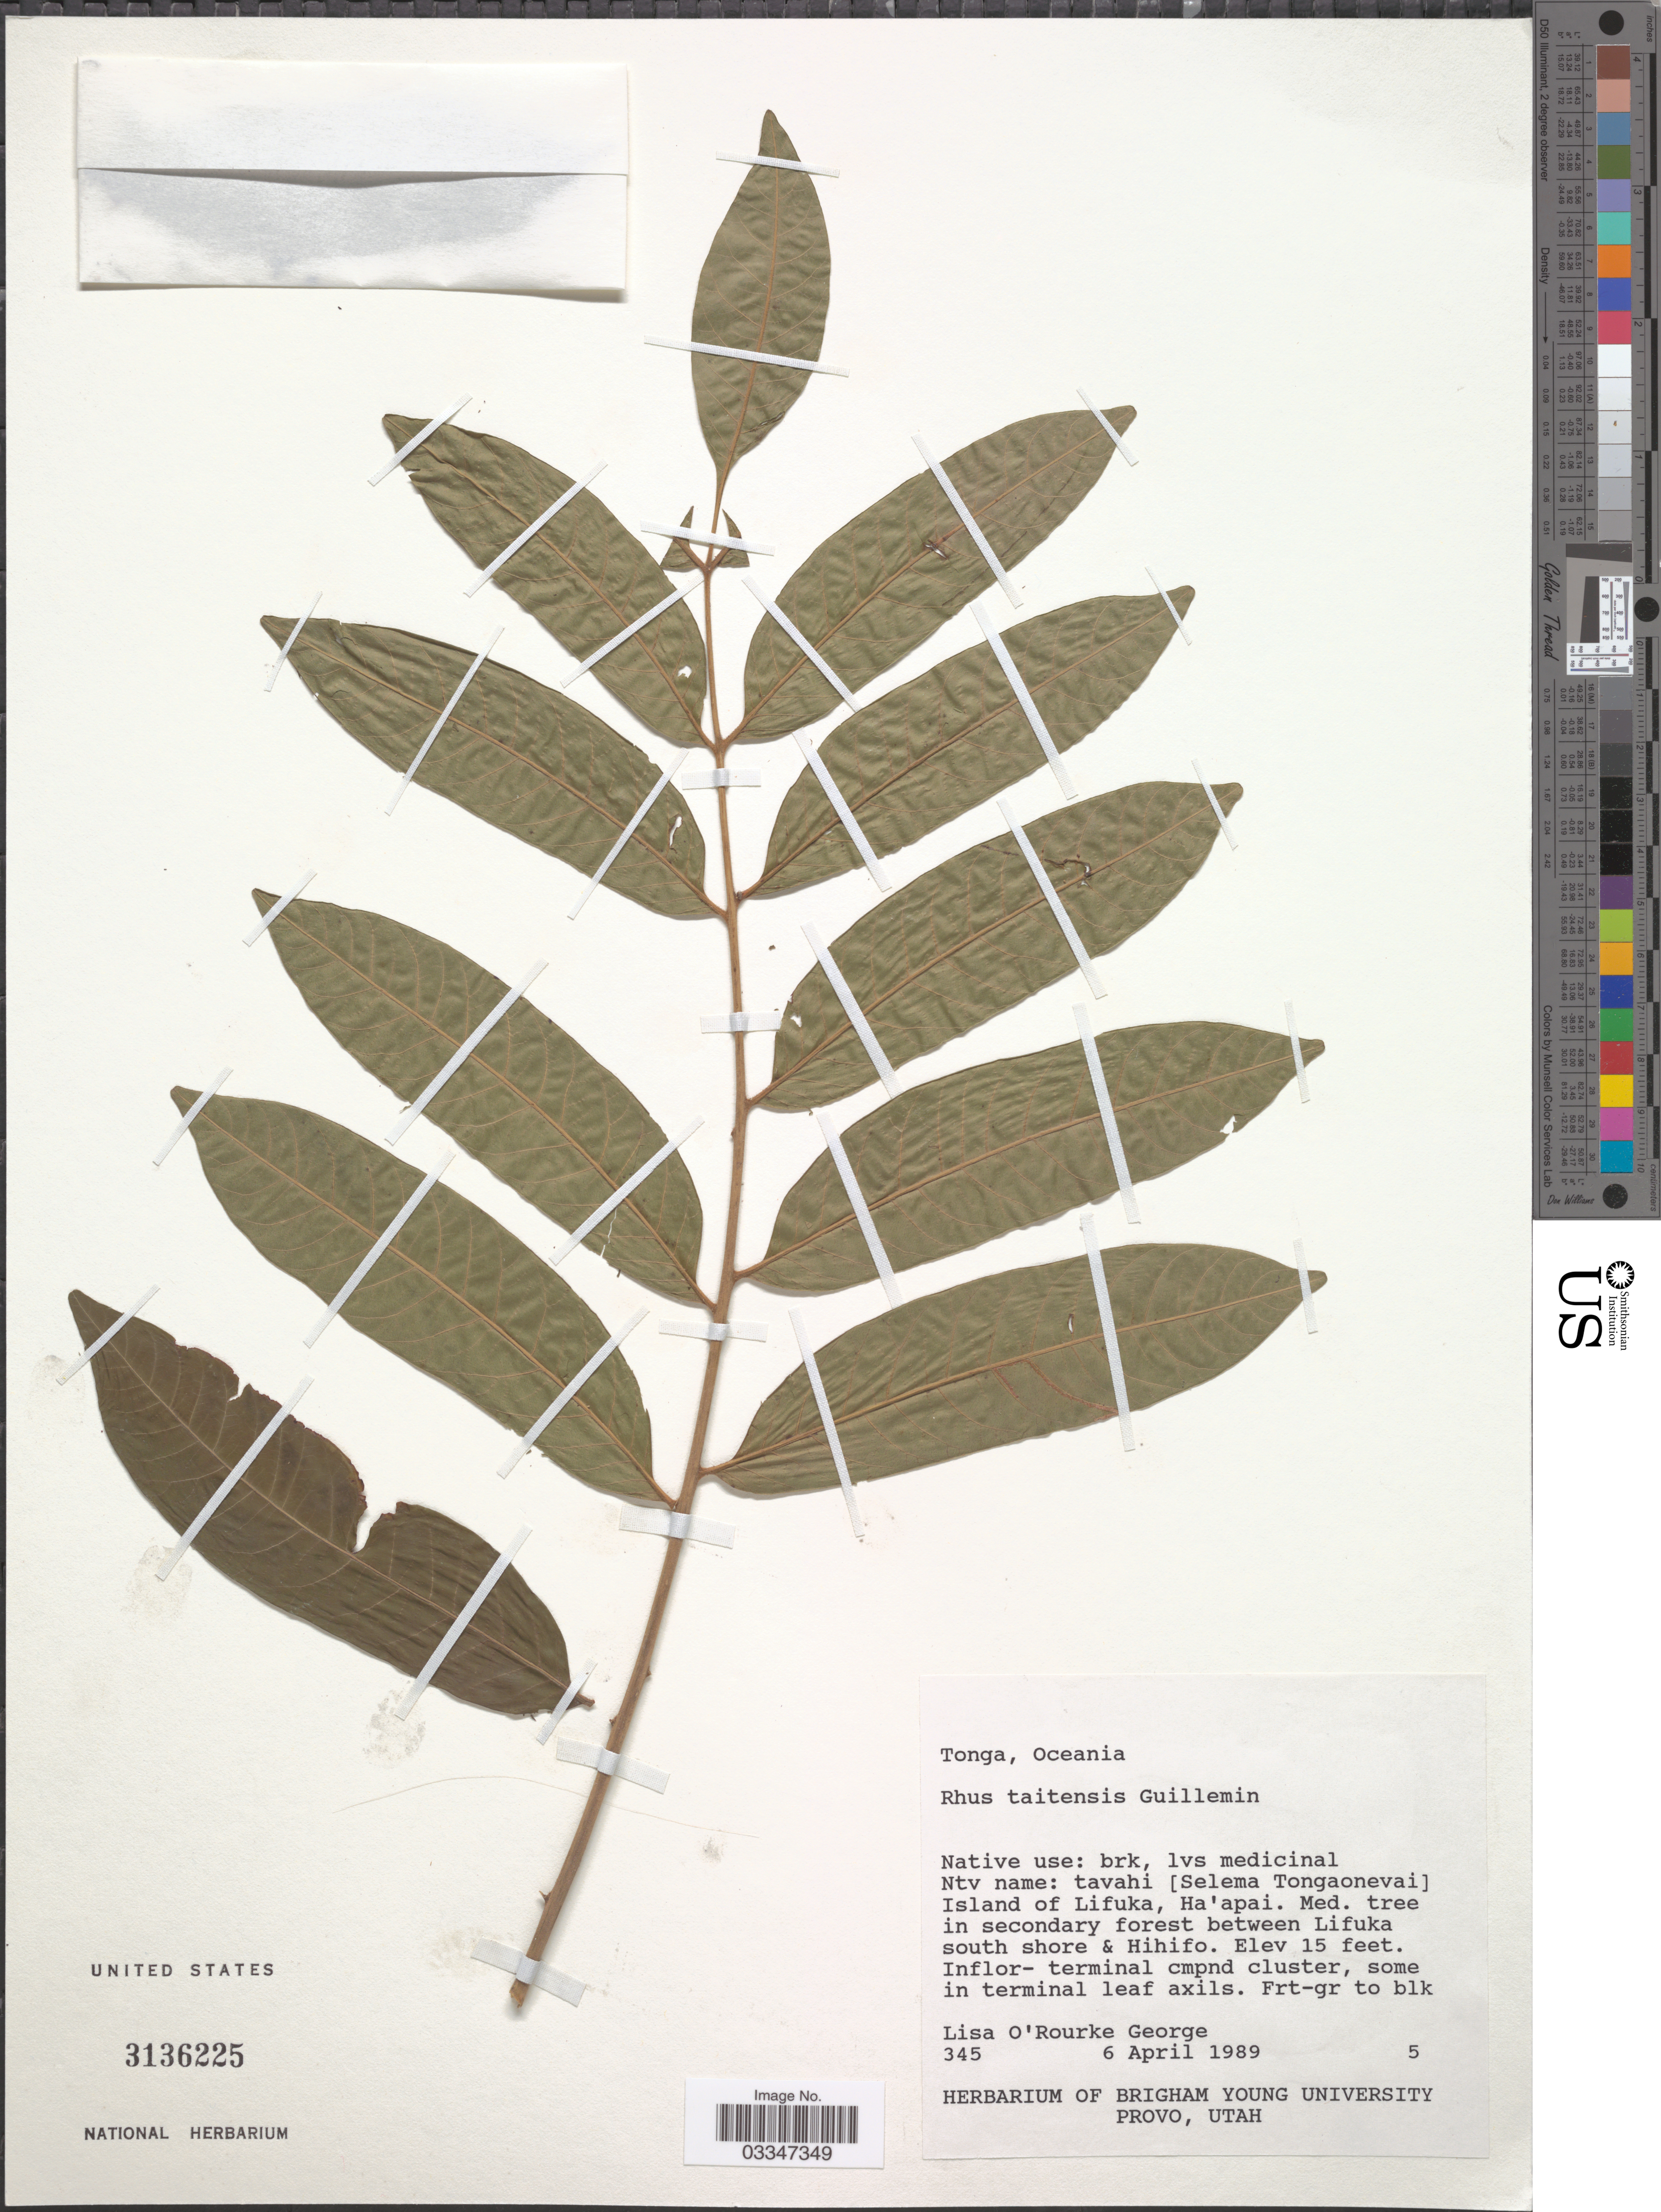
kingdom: Plantae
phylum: Tracheophyta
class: Magnoliopsida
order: Sapindales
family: Anacardiaceae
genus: Rhus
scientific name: Rhus taitensis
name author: Guill.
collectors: L. George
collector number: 345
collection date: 1989-04-06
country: Tonga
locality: Oceania. Island of Lifuka, Ha'apai. In secondary forest between Lifuka south shore & Hihifo.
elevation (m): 5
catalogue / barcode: US 3136225